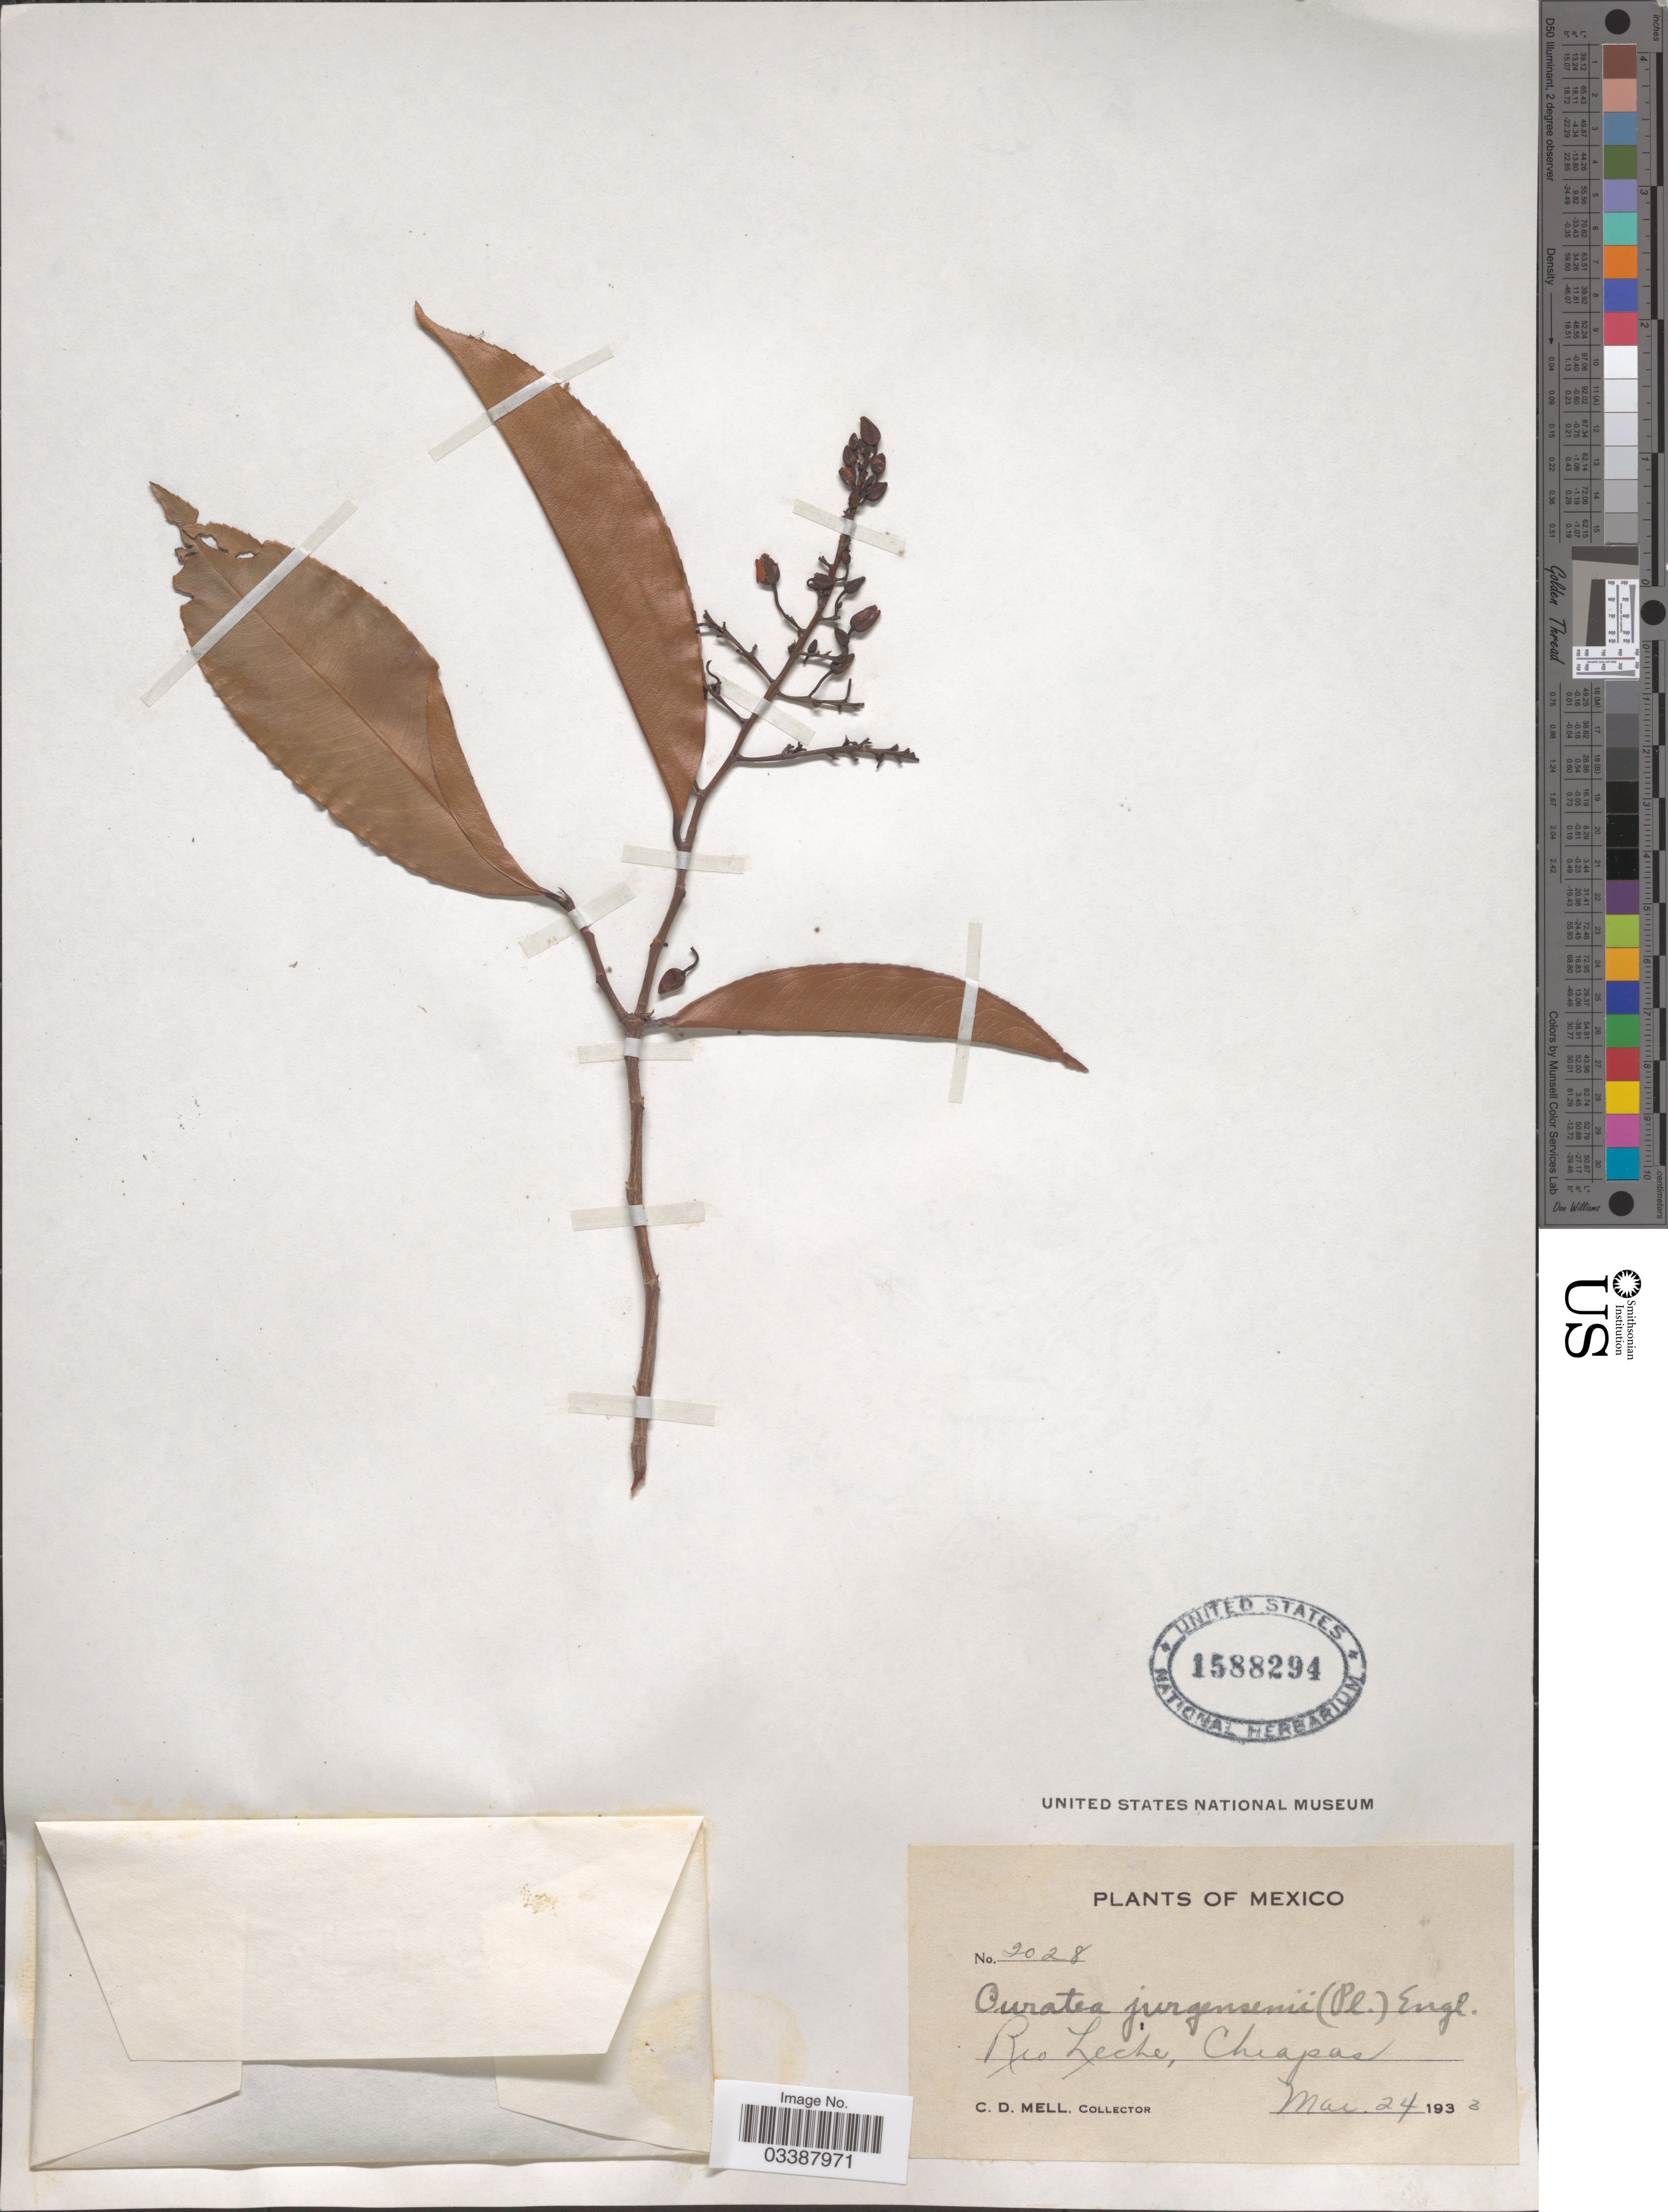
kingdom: Plantae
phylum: Tracheophyta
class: Magnoliopsida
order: Malpighiales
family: Ochnaceae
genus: Ouratea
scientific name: Ouratea lucens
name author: (Kunth) Engl.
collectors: C. D. Mell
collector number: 2028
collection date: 1933-03-24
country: Mexico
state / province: Chiapas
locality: Rio Leche.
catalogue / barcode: US 1588294